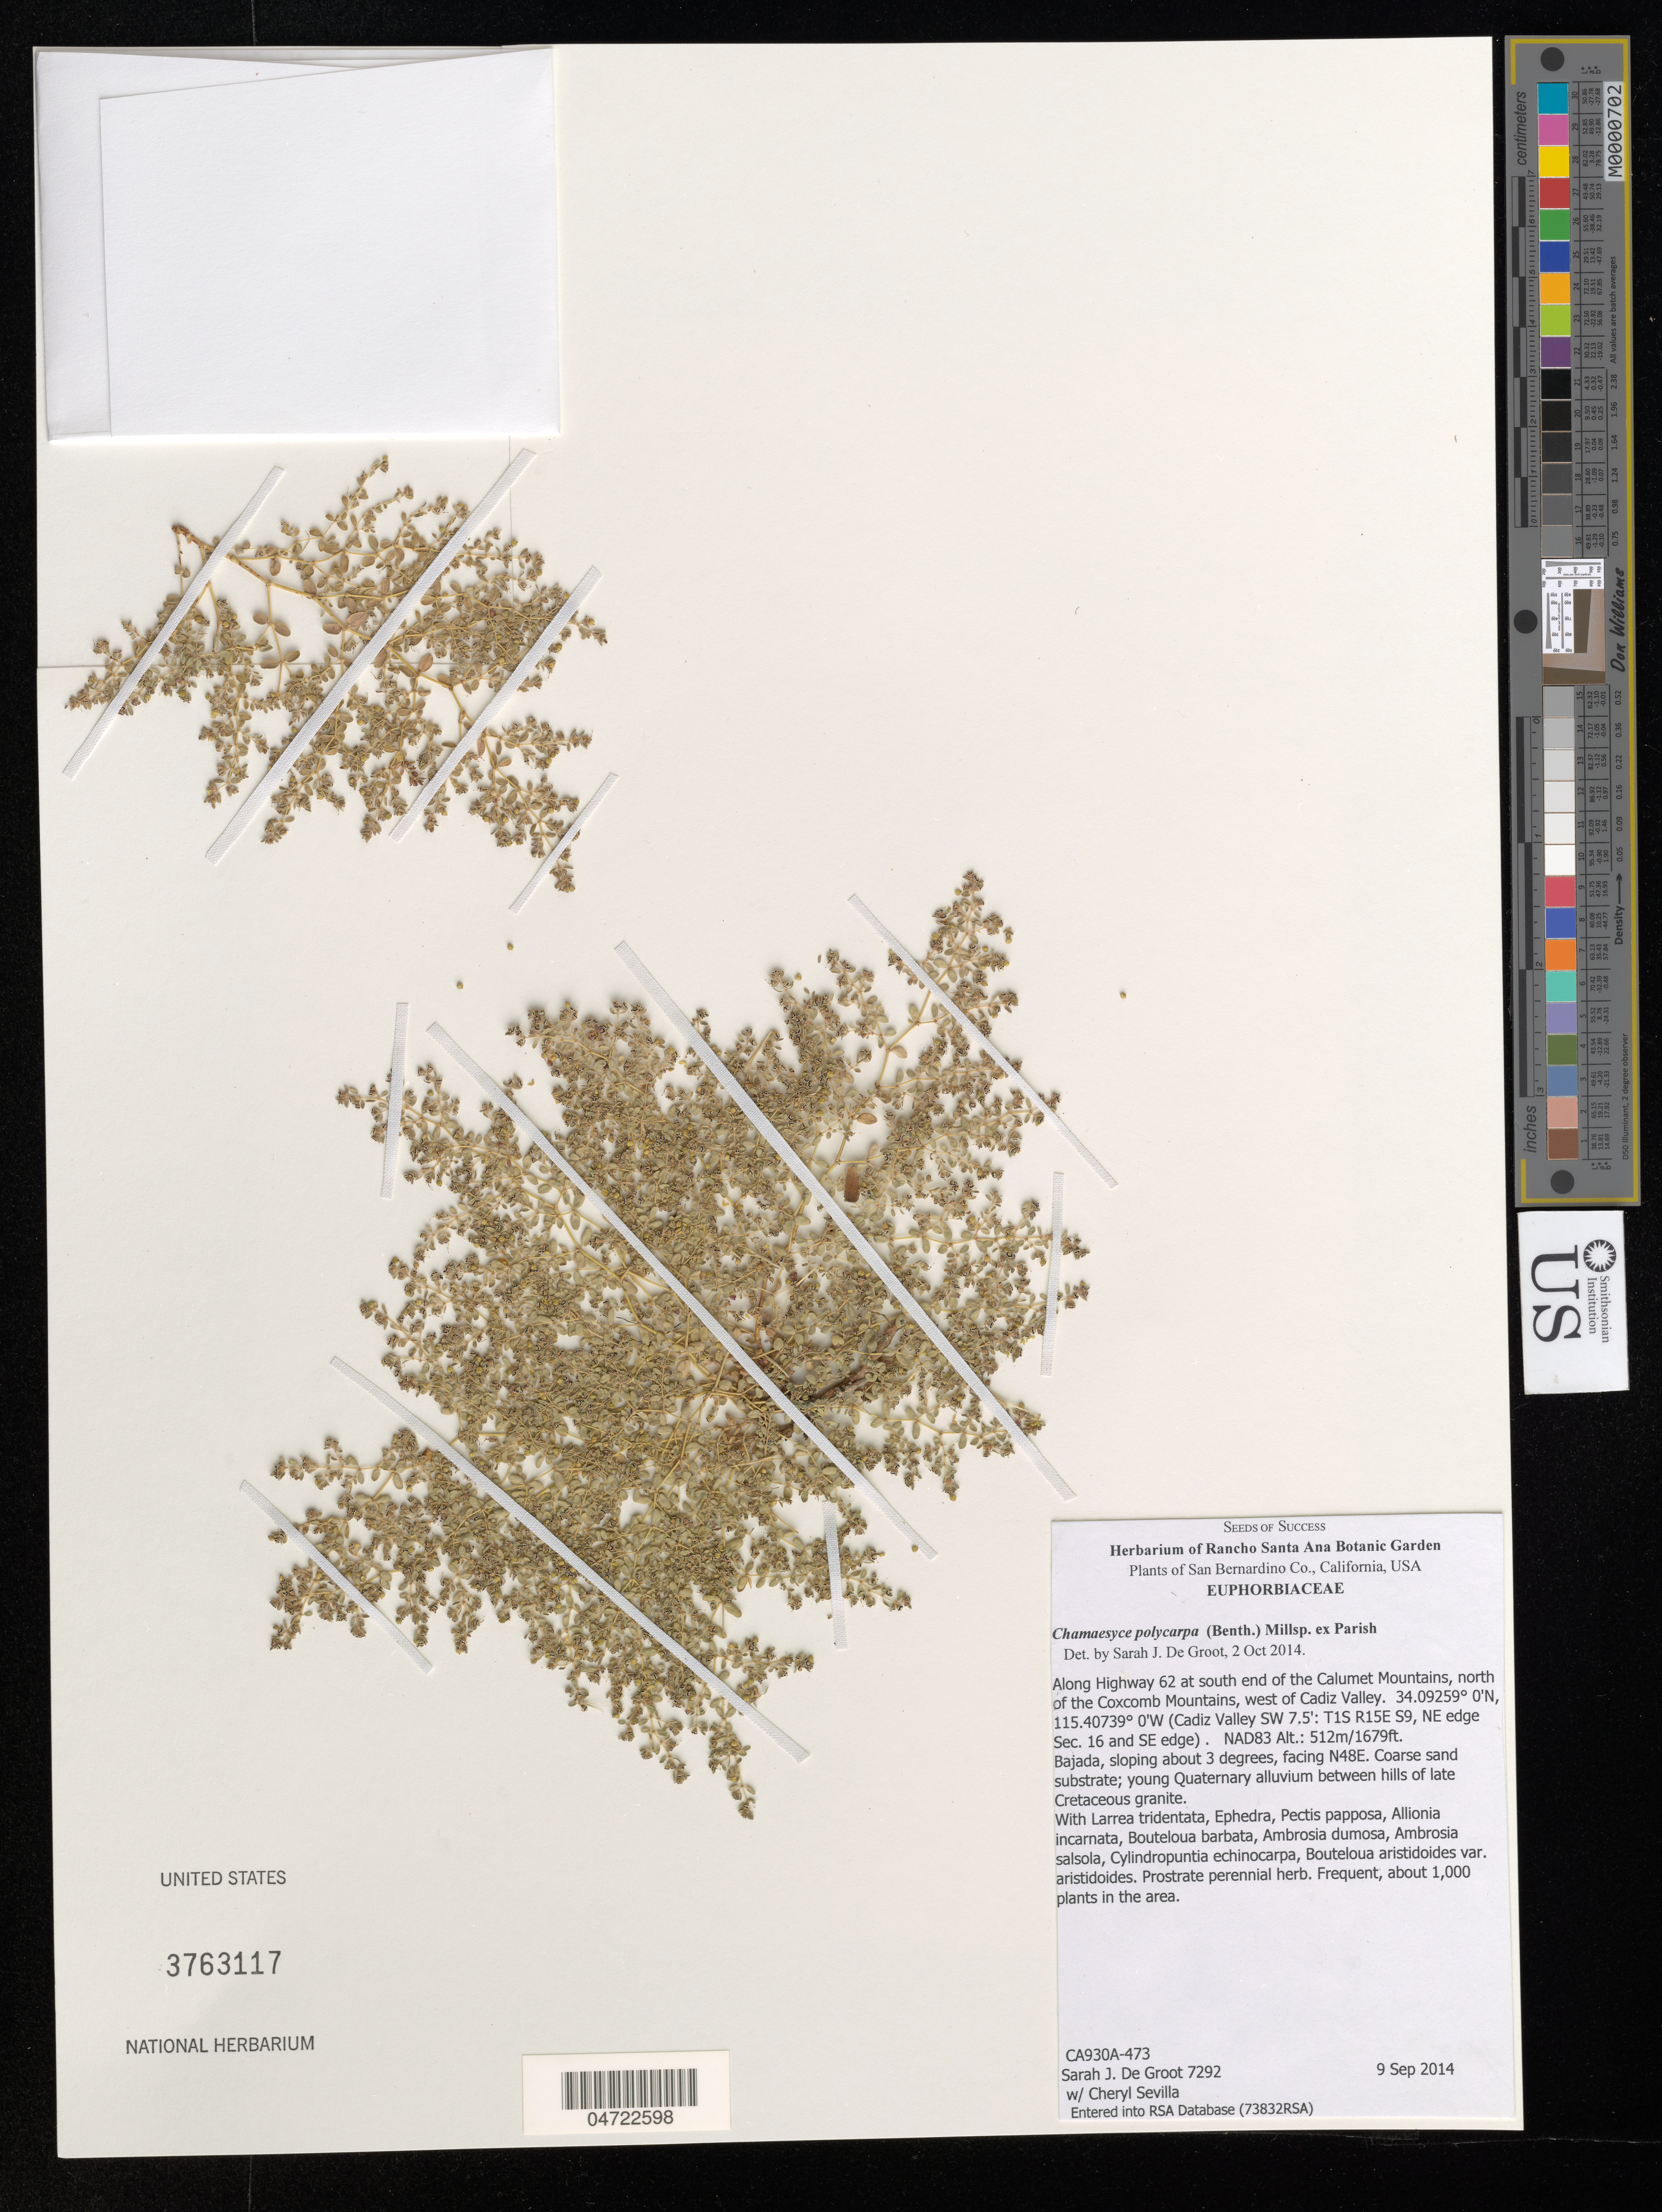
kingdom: Plantae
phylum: Tracheophyta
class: Magnoliopsida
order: Malpighiales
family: Euphorbiaceae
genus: Chamaesyce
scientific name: Chamaesyce polycarpa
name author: (Benth.) Millsp.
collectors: S. De Groot & C. Sevilla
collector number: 7292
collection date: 2014-09-09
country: United States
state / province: California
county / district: San Bernardino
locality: San Bernardino Co. Along Highway 62 at south end of the Calumet Mountains, north of the Coxcomb Mountains, west of Cadiz Valley. (Cadiz Valley SW 7.5': T1S R15E S9, NE edge Sec. 16 and SE edge).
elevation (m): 512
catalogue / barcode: US 3763117